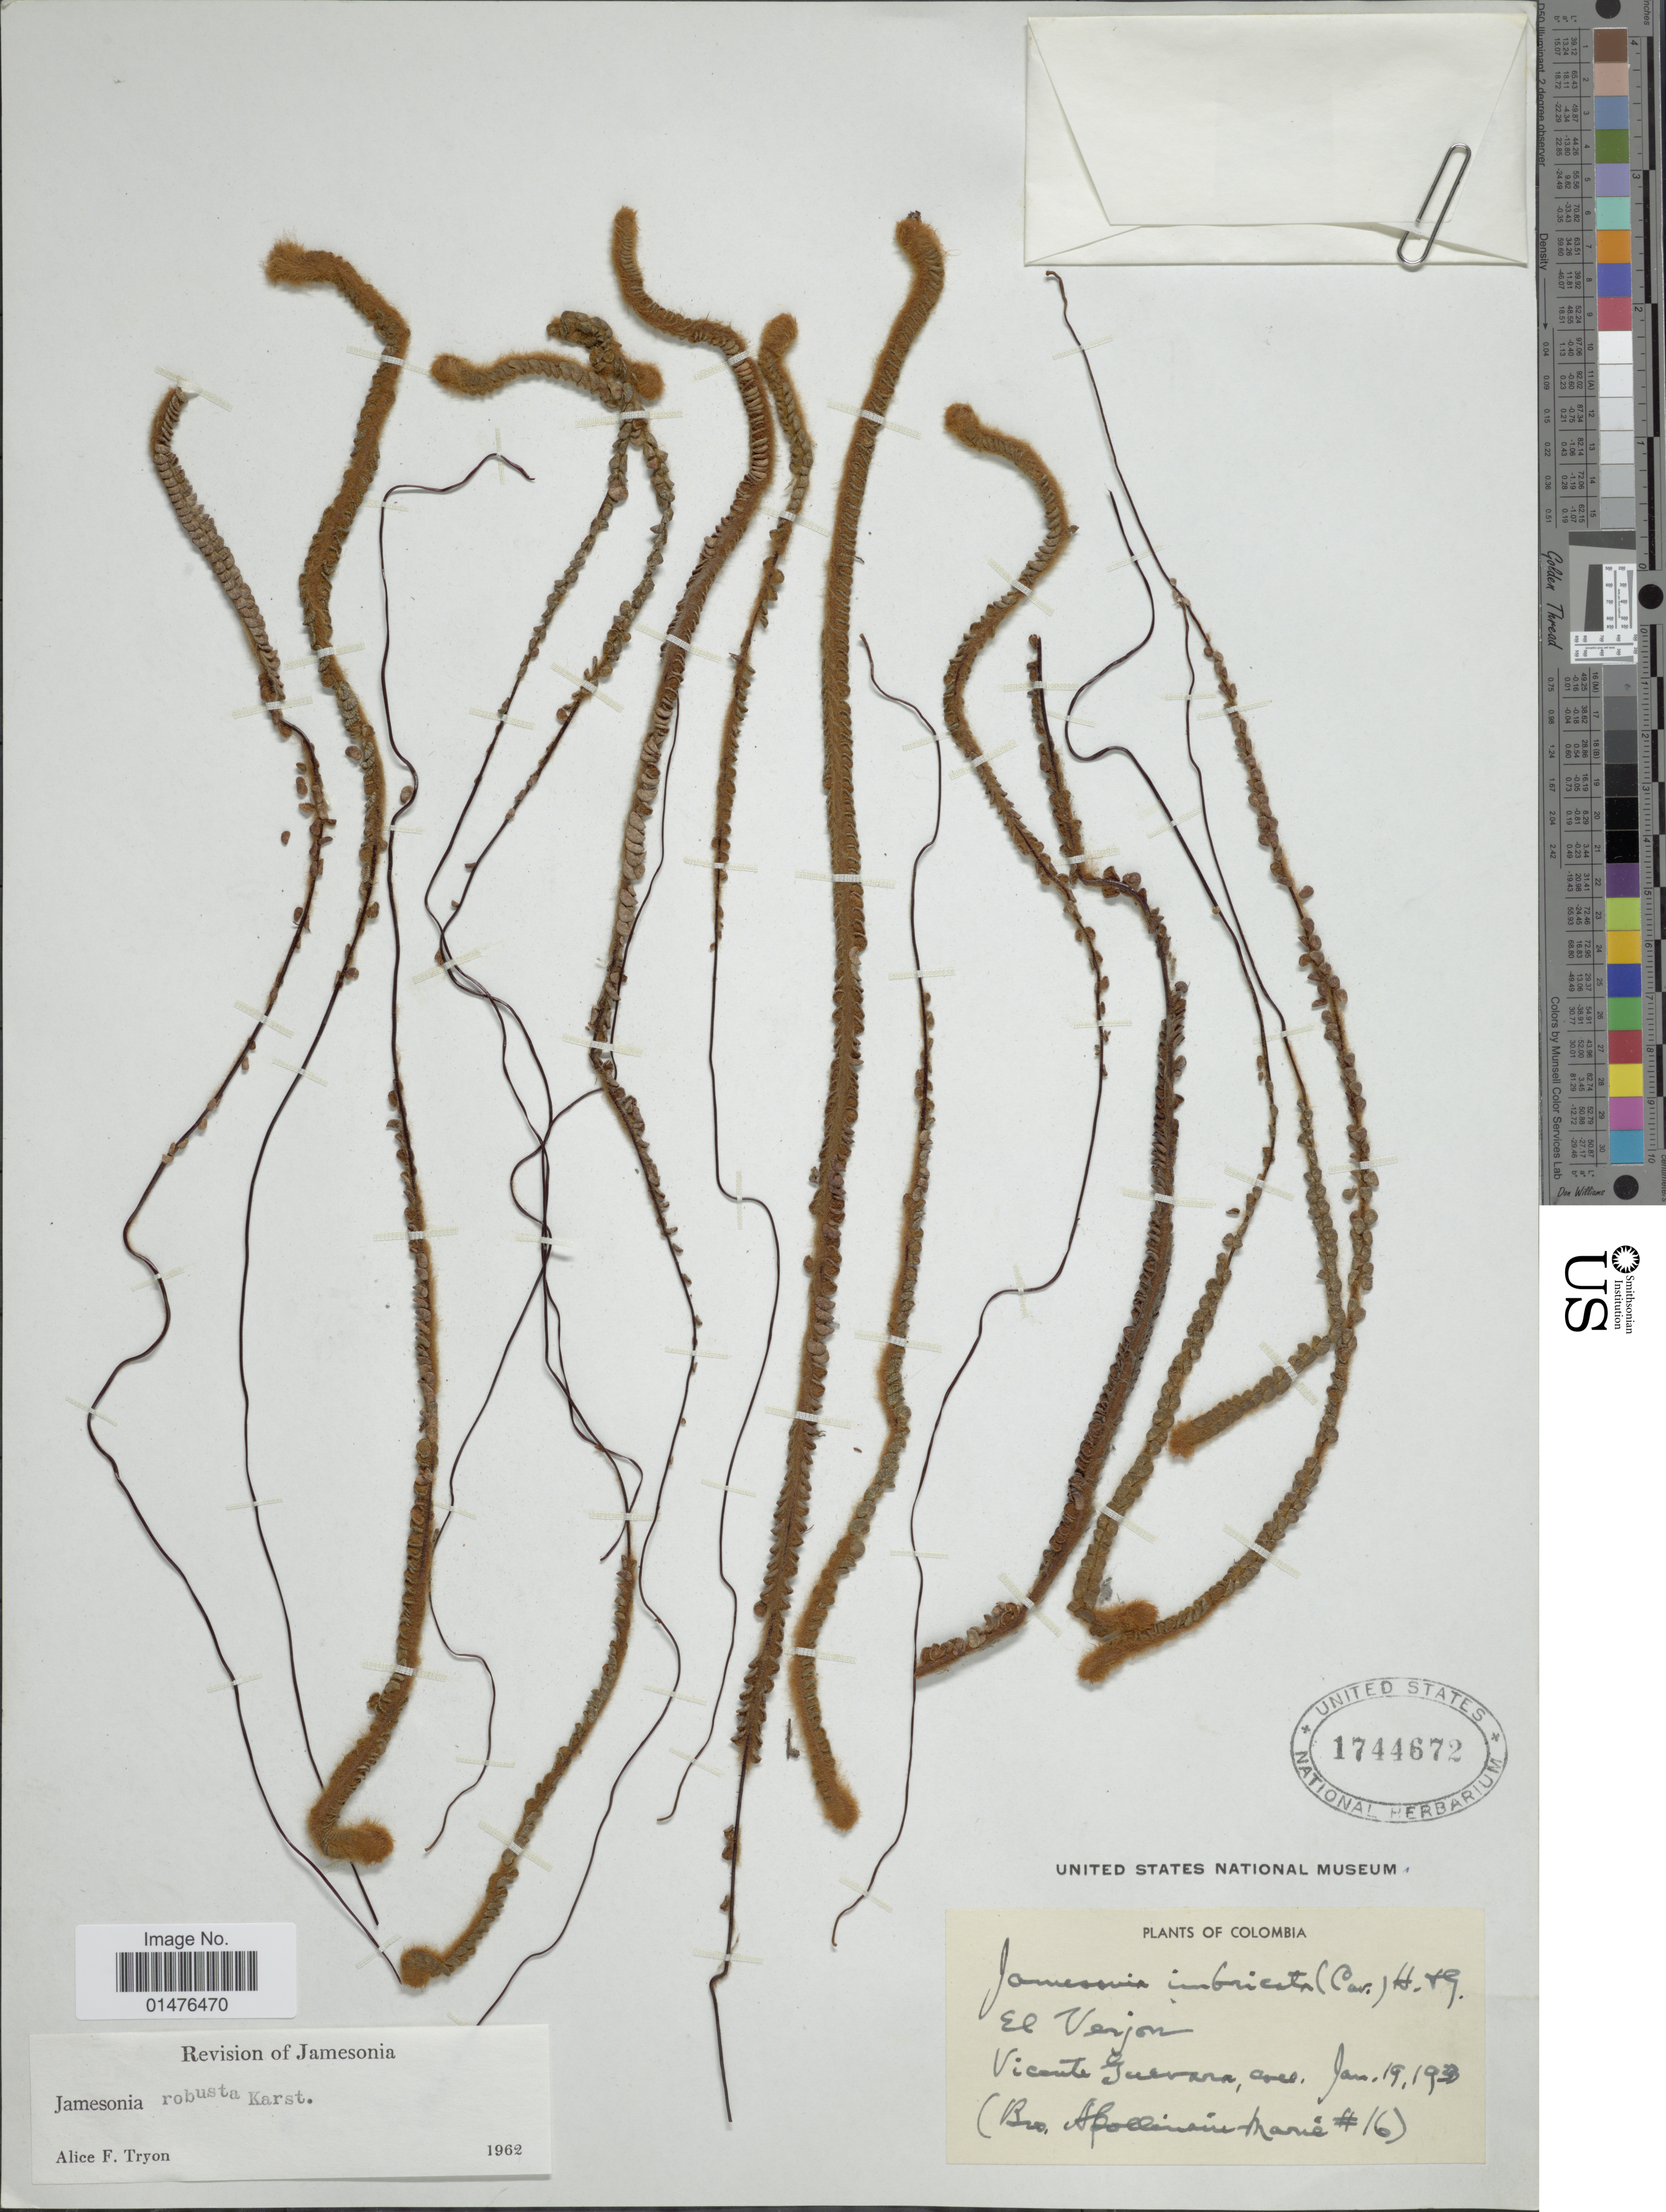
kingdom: Plantae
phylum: Tracheophyta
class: Polypodiopsida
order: Polypodiales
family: Pteridaceae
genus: Jamesonia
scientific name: Jamesonia robusta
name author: H. Karst.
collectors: V. Guevara & B. Apolinar-Maria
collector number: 16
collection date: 1933-01-19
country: Colombia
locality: El Verjón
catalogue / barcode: US 1744672